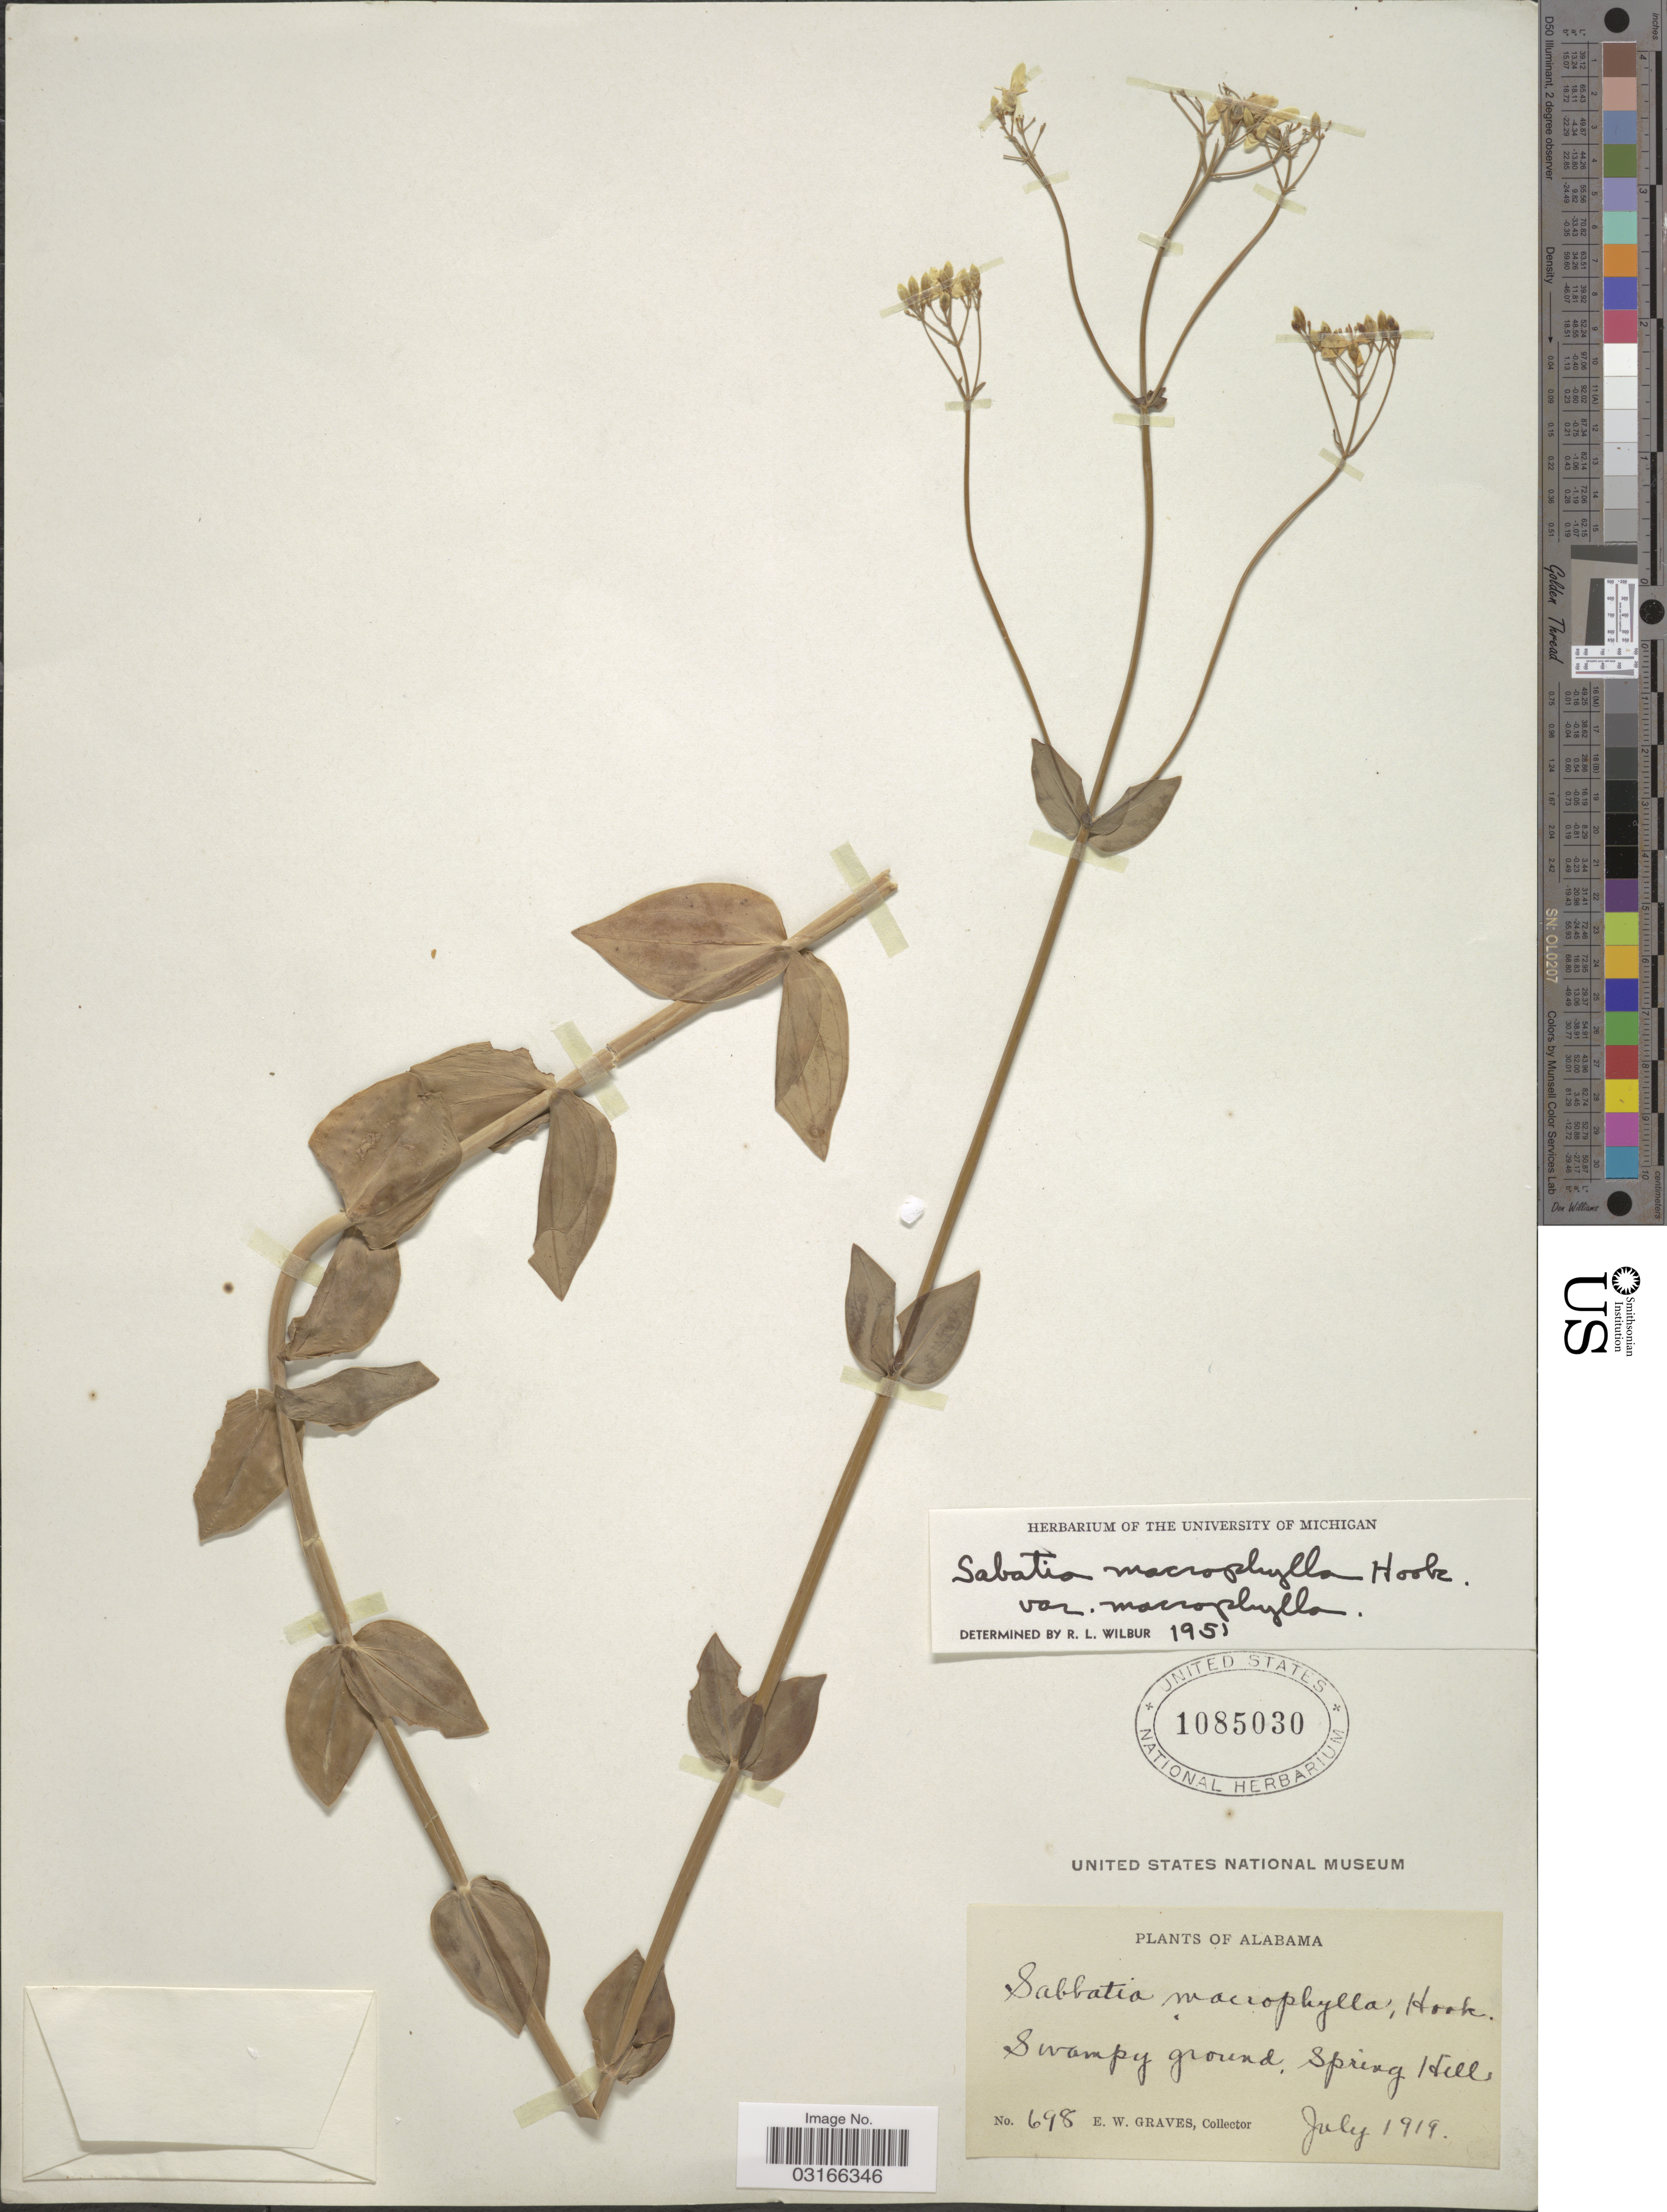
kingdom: Plantae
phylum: Tracheophyta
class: Magnoliopsida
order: Gentianales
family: Gentianaceae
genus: Sabatia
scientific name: Sabatia campestris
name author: Nutt.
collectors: E. Graves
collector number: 698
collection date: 1919-07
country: United States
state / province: Alabama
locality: Swampy ground. Spring Hill.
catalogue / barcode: US 1085030